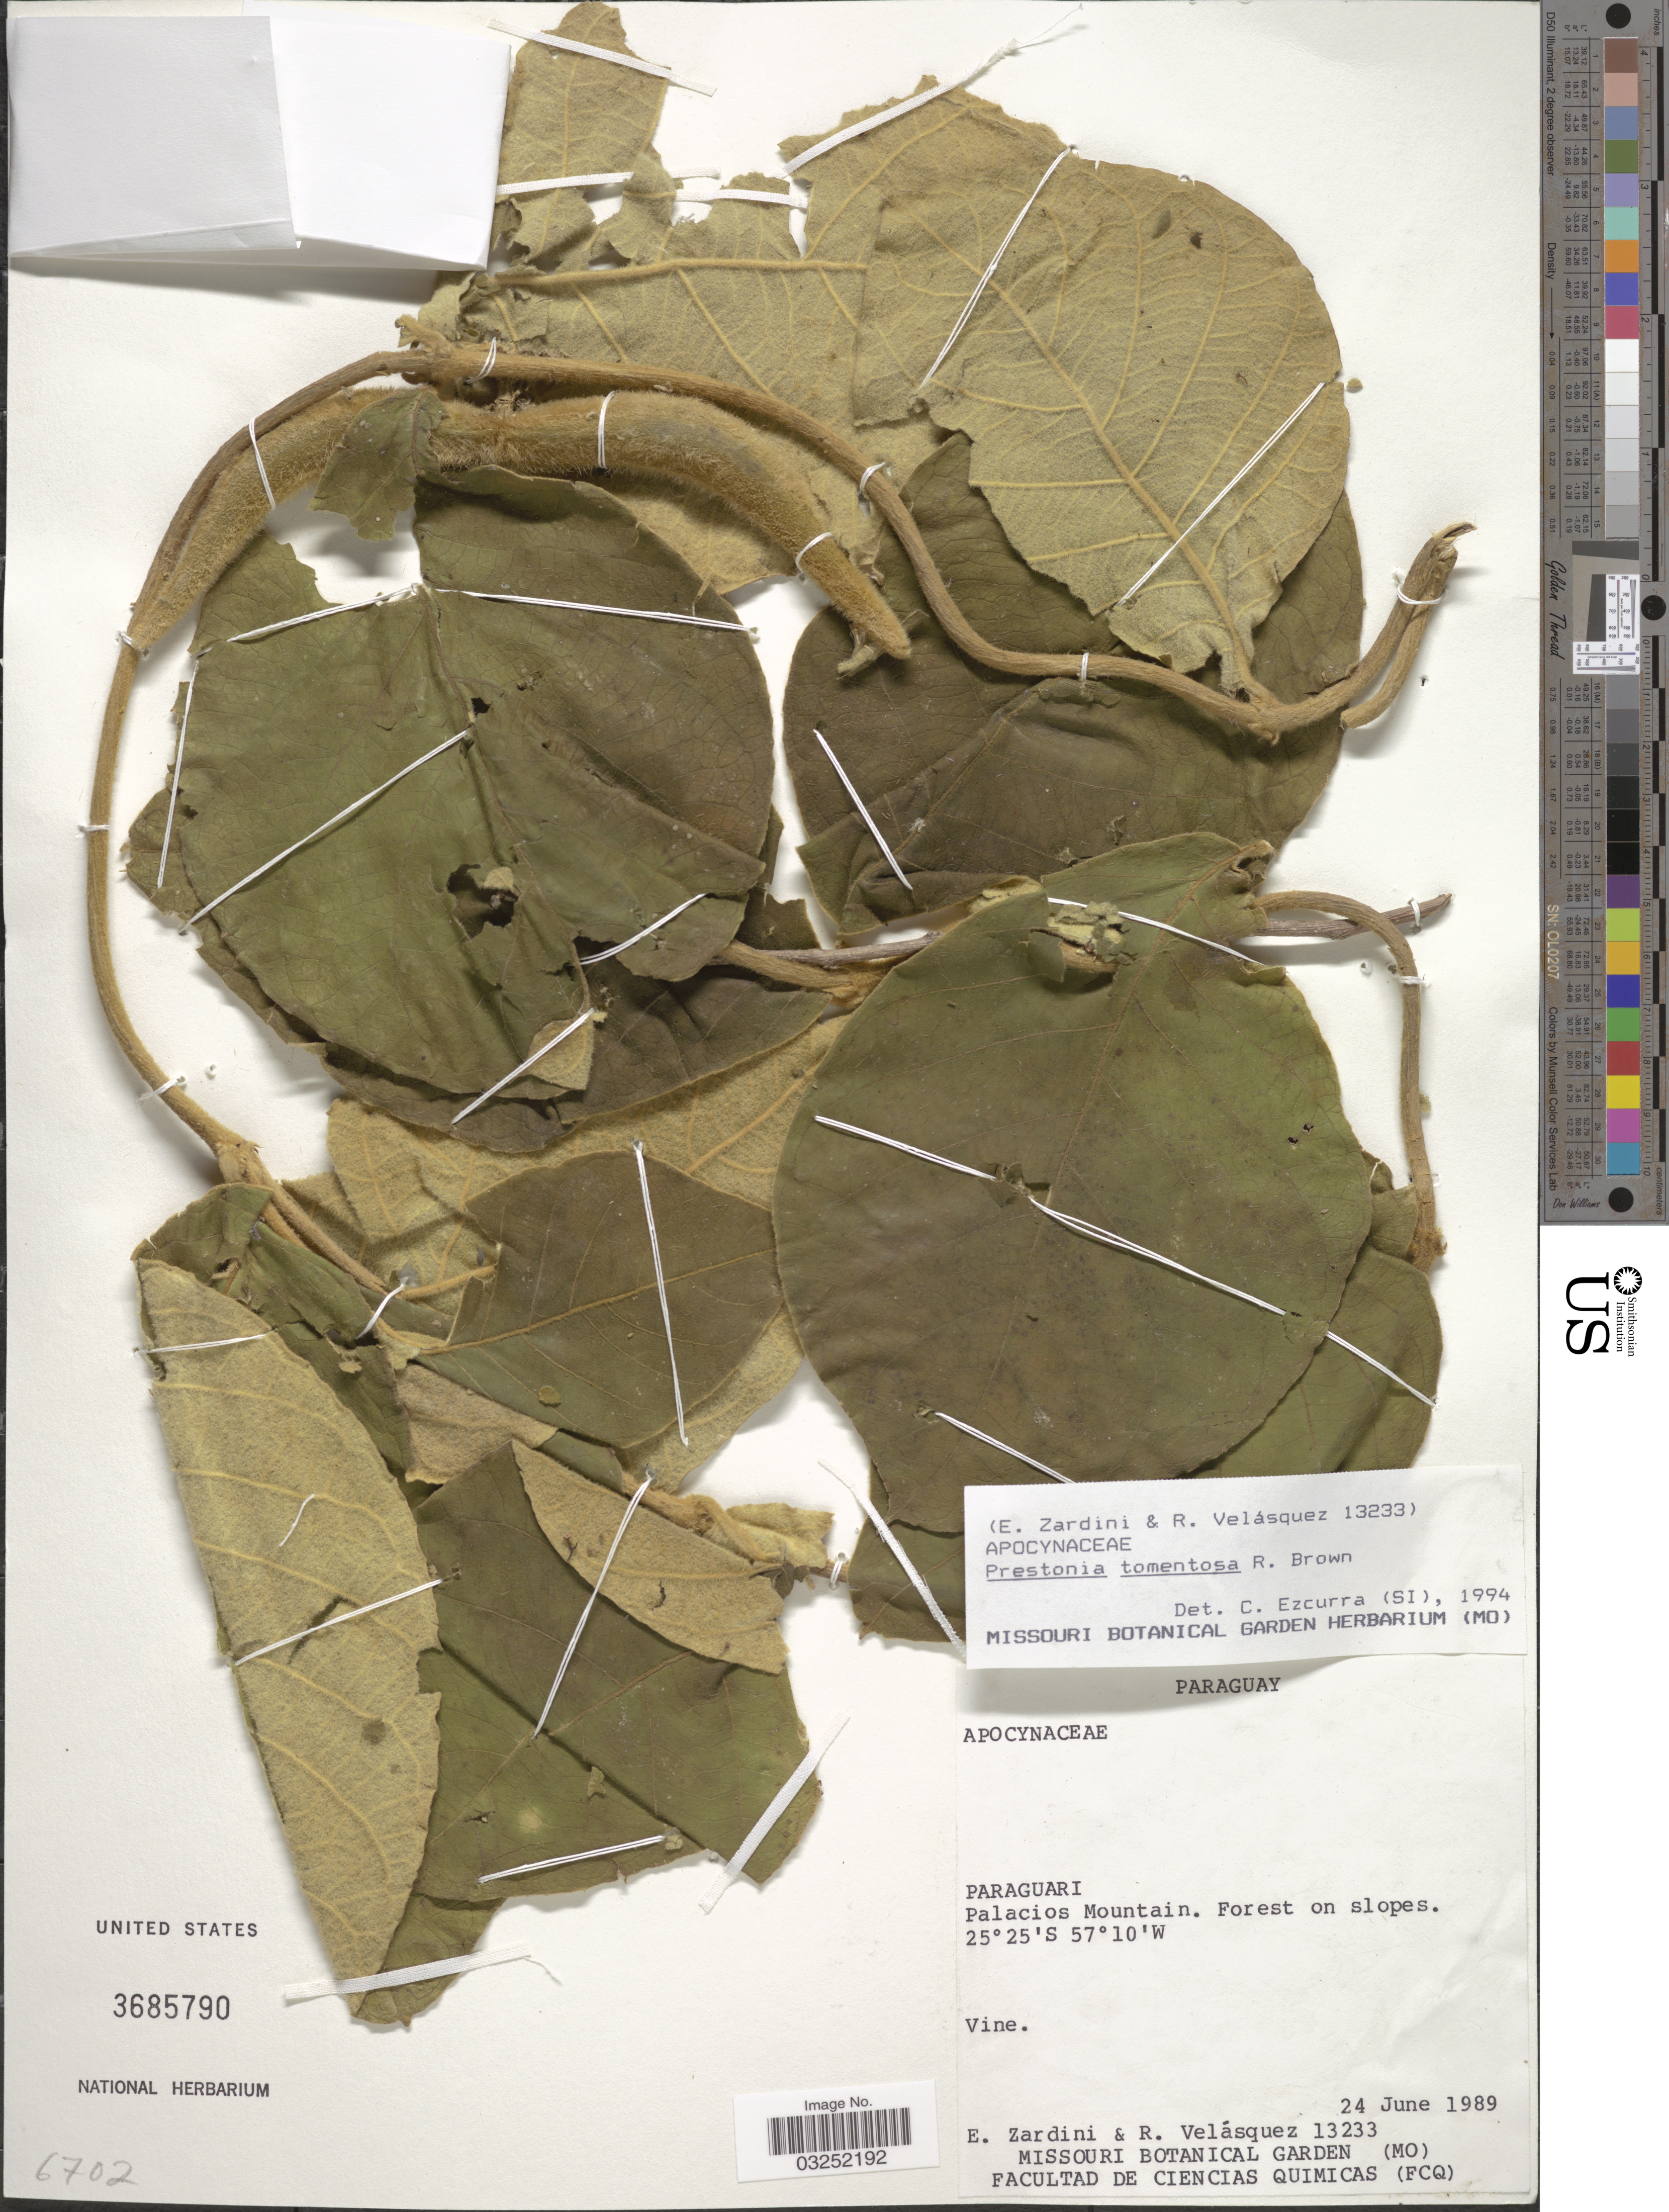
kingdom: Plantae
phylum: Tracheophyta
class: Magnoliopsida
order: Gentianales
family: Apocynaceae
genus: Prestonia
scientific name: Prestonia tomentosa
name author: R. Br.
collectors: E. Zardini & R. Velásquez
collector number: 13233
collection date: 1989-06-24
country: Paraguay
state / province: Paraguari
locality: Paraguari, Palacios Mountain, Forest on slopes.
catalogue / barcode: US 3685790